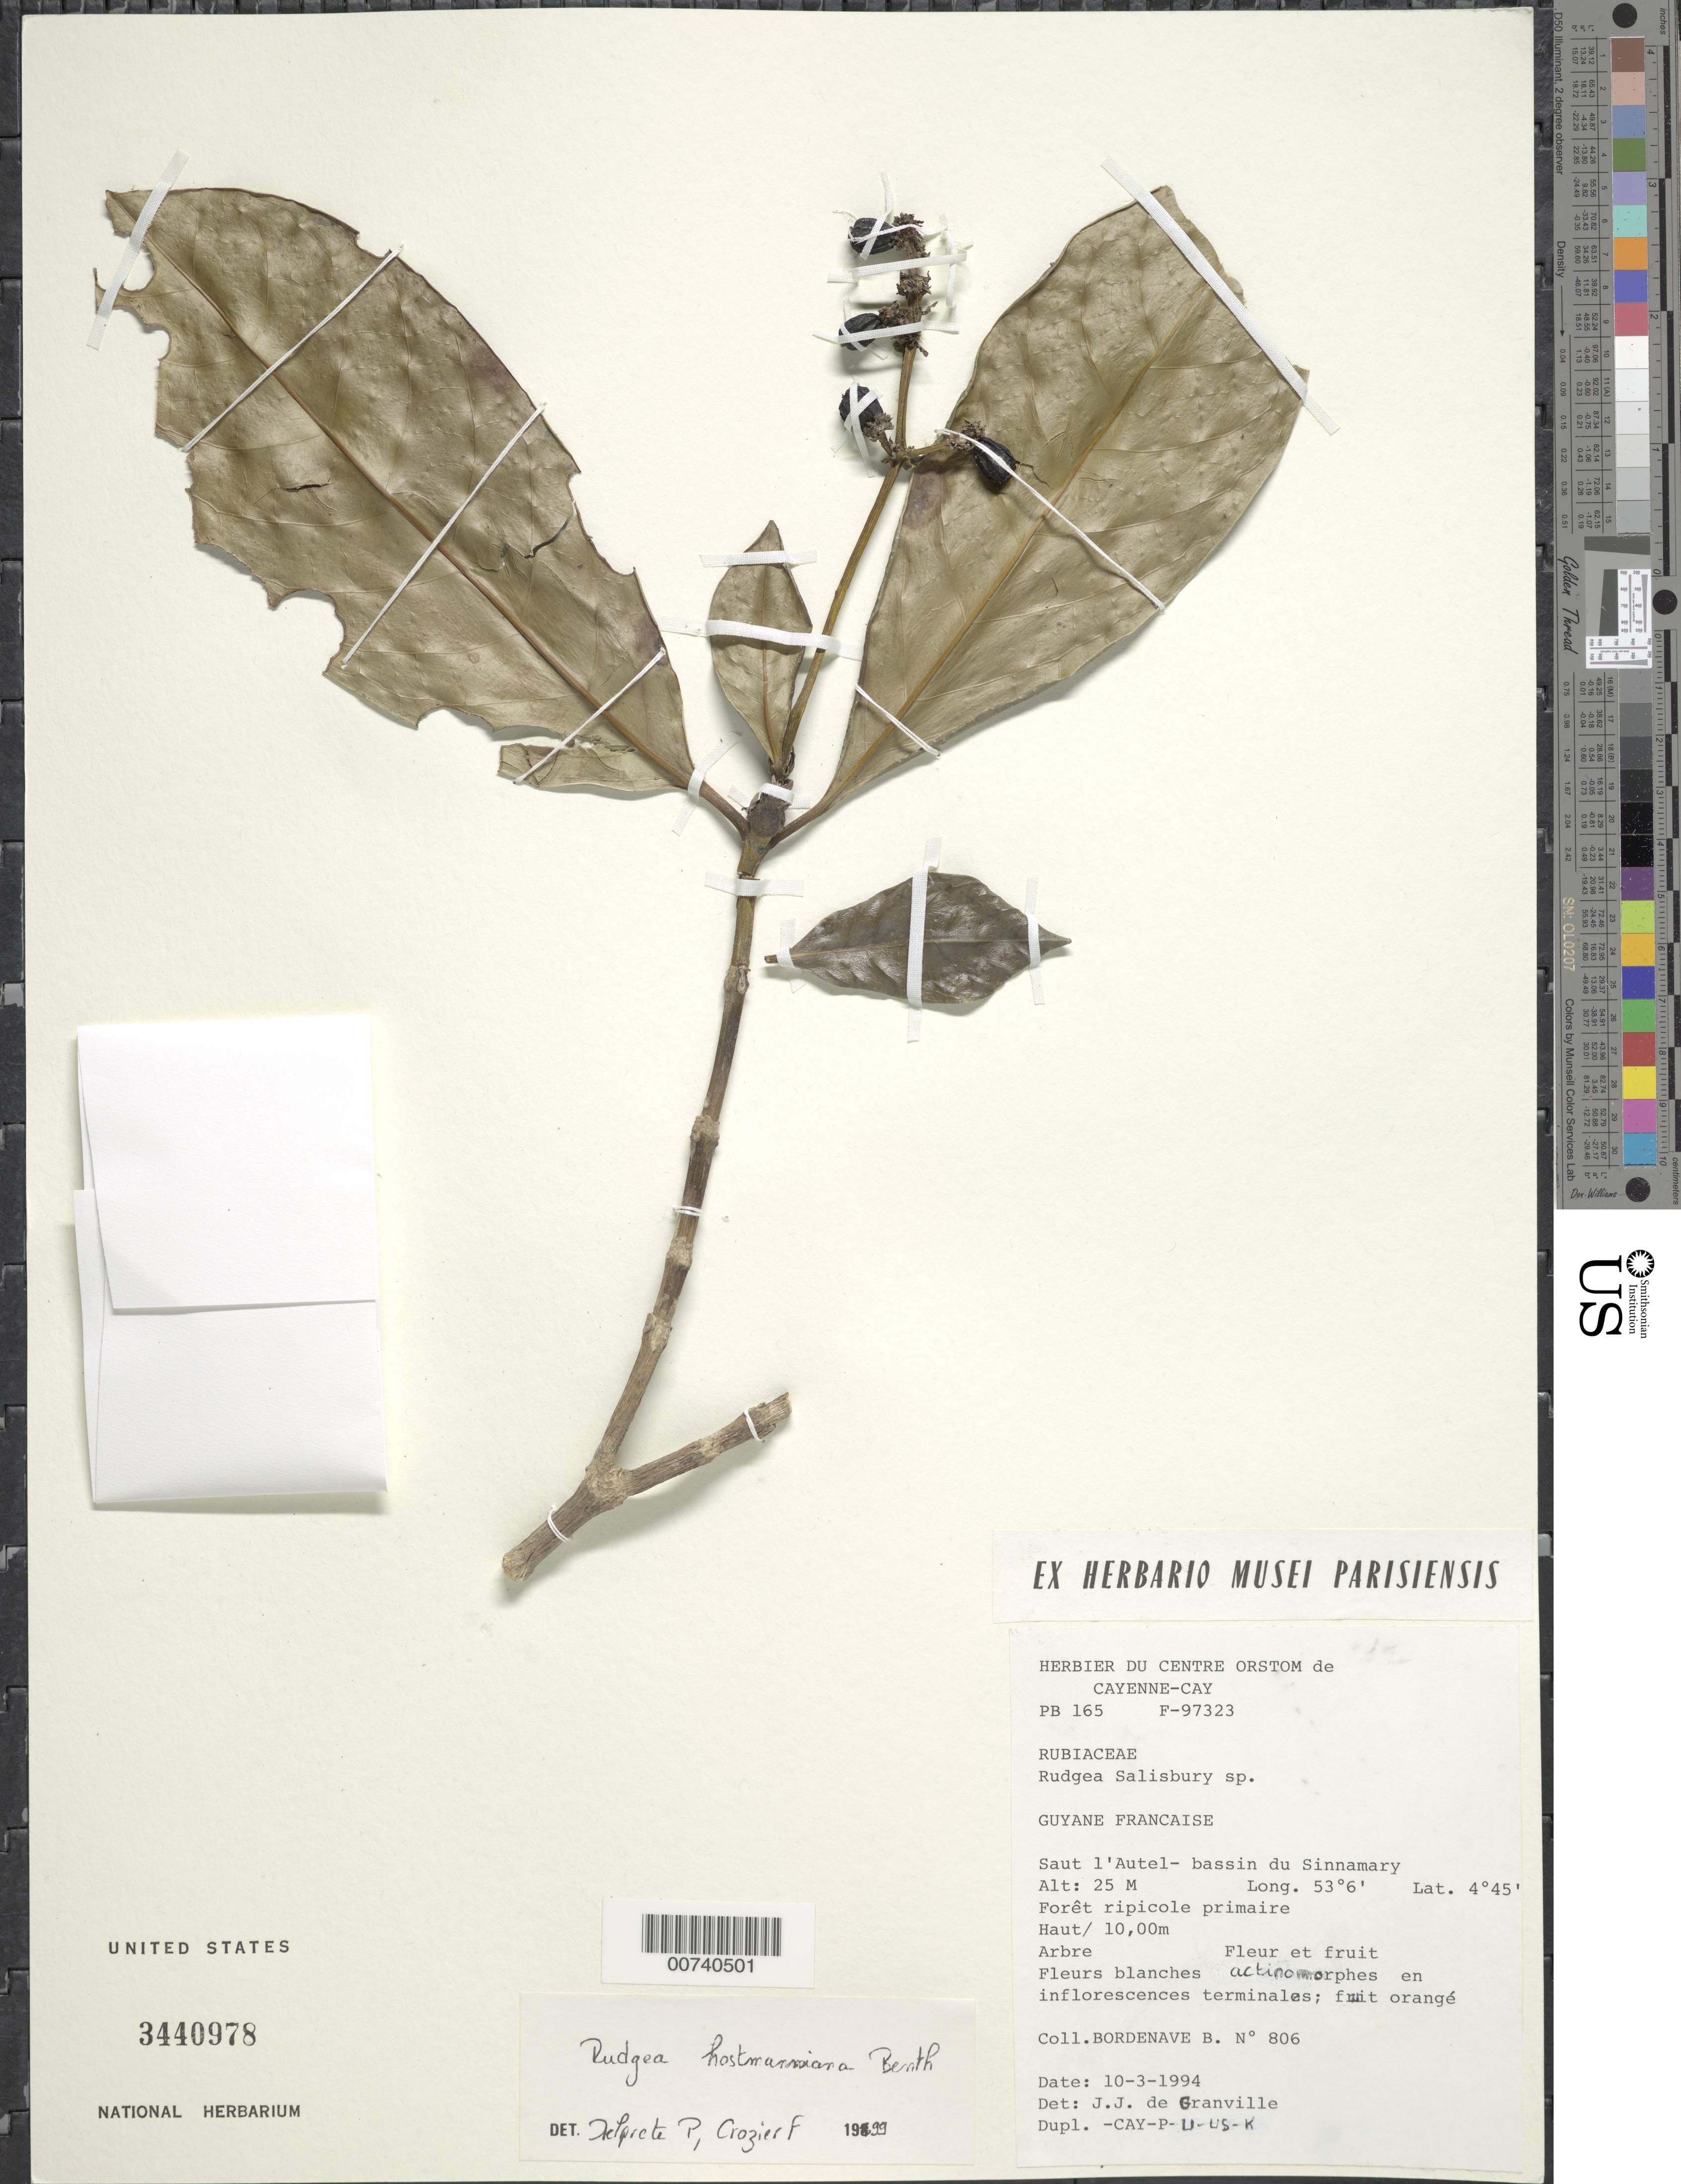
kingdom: Plantae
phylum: Tracheophyta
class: Magnoliopsida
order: Gentianales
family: Rubiaceae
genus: Rudgea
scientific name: Rudgea hostmanniana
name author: Benth.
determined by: Delprete, P. G.; Crozier, F.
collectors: B. Bordenave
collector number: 806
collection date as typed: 10-Mar-94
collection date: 1994-03-10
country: French Guiana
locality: Saut l'Autel, Bassin du Sinnamary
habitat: Primary riparian forest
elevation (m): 25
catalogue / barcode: US 3440978